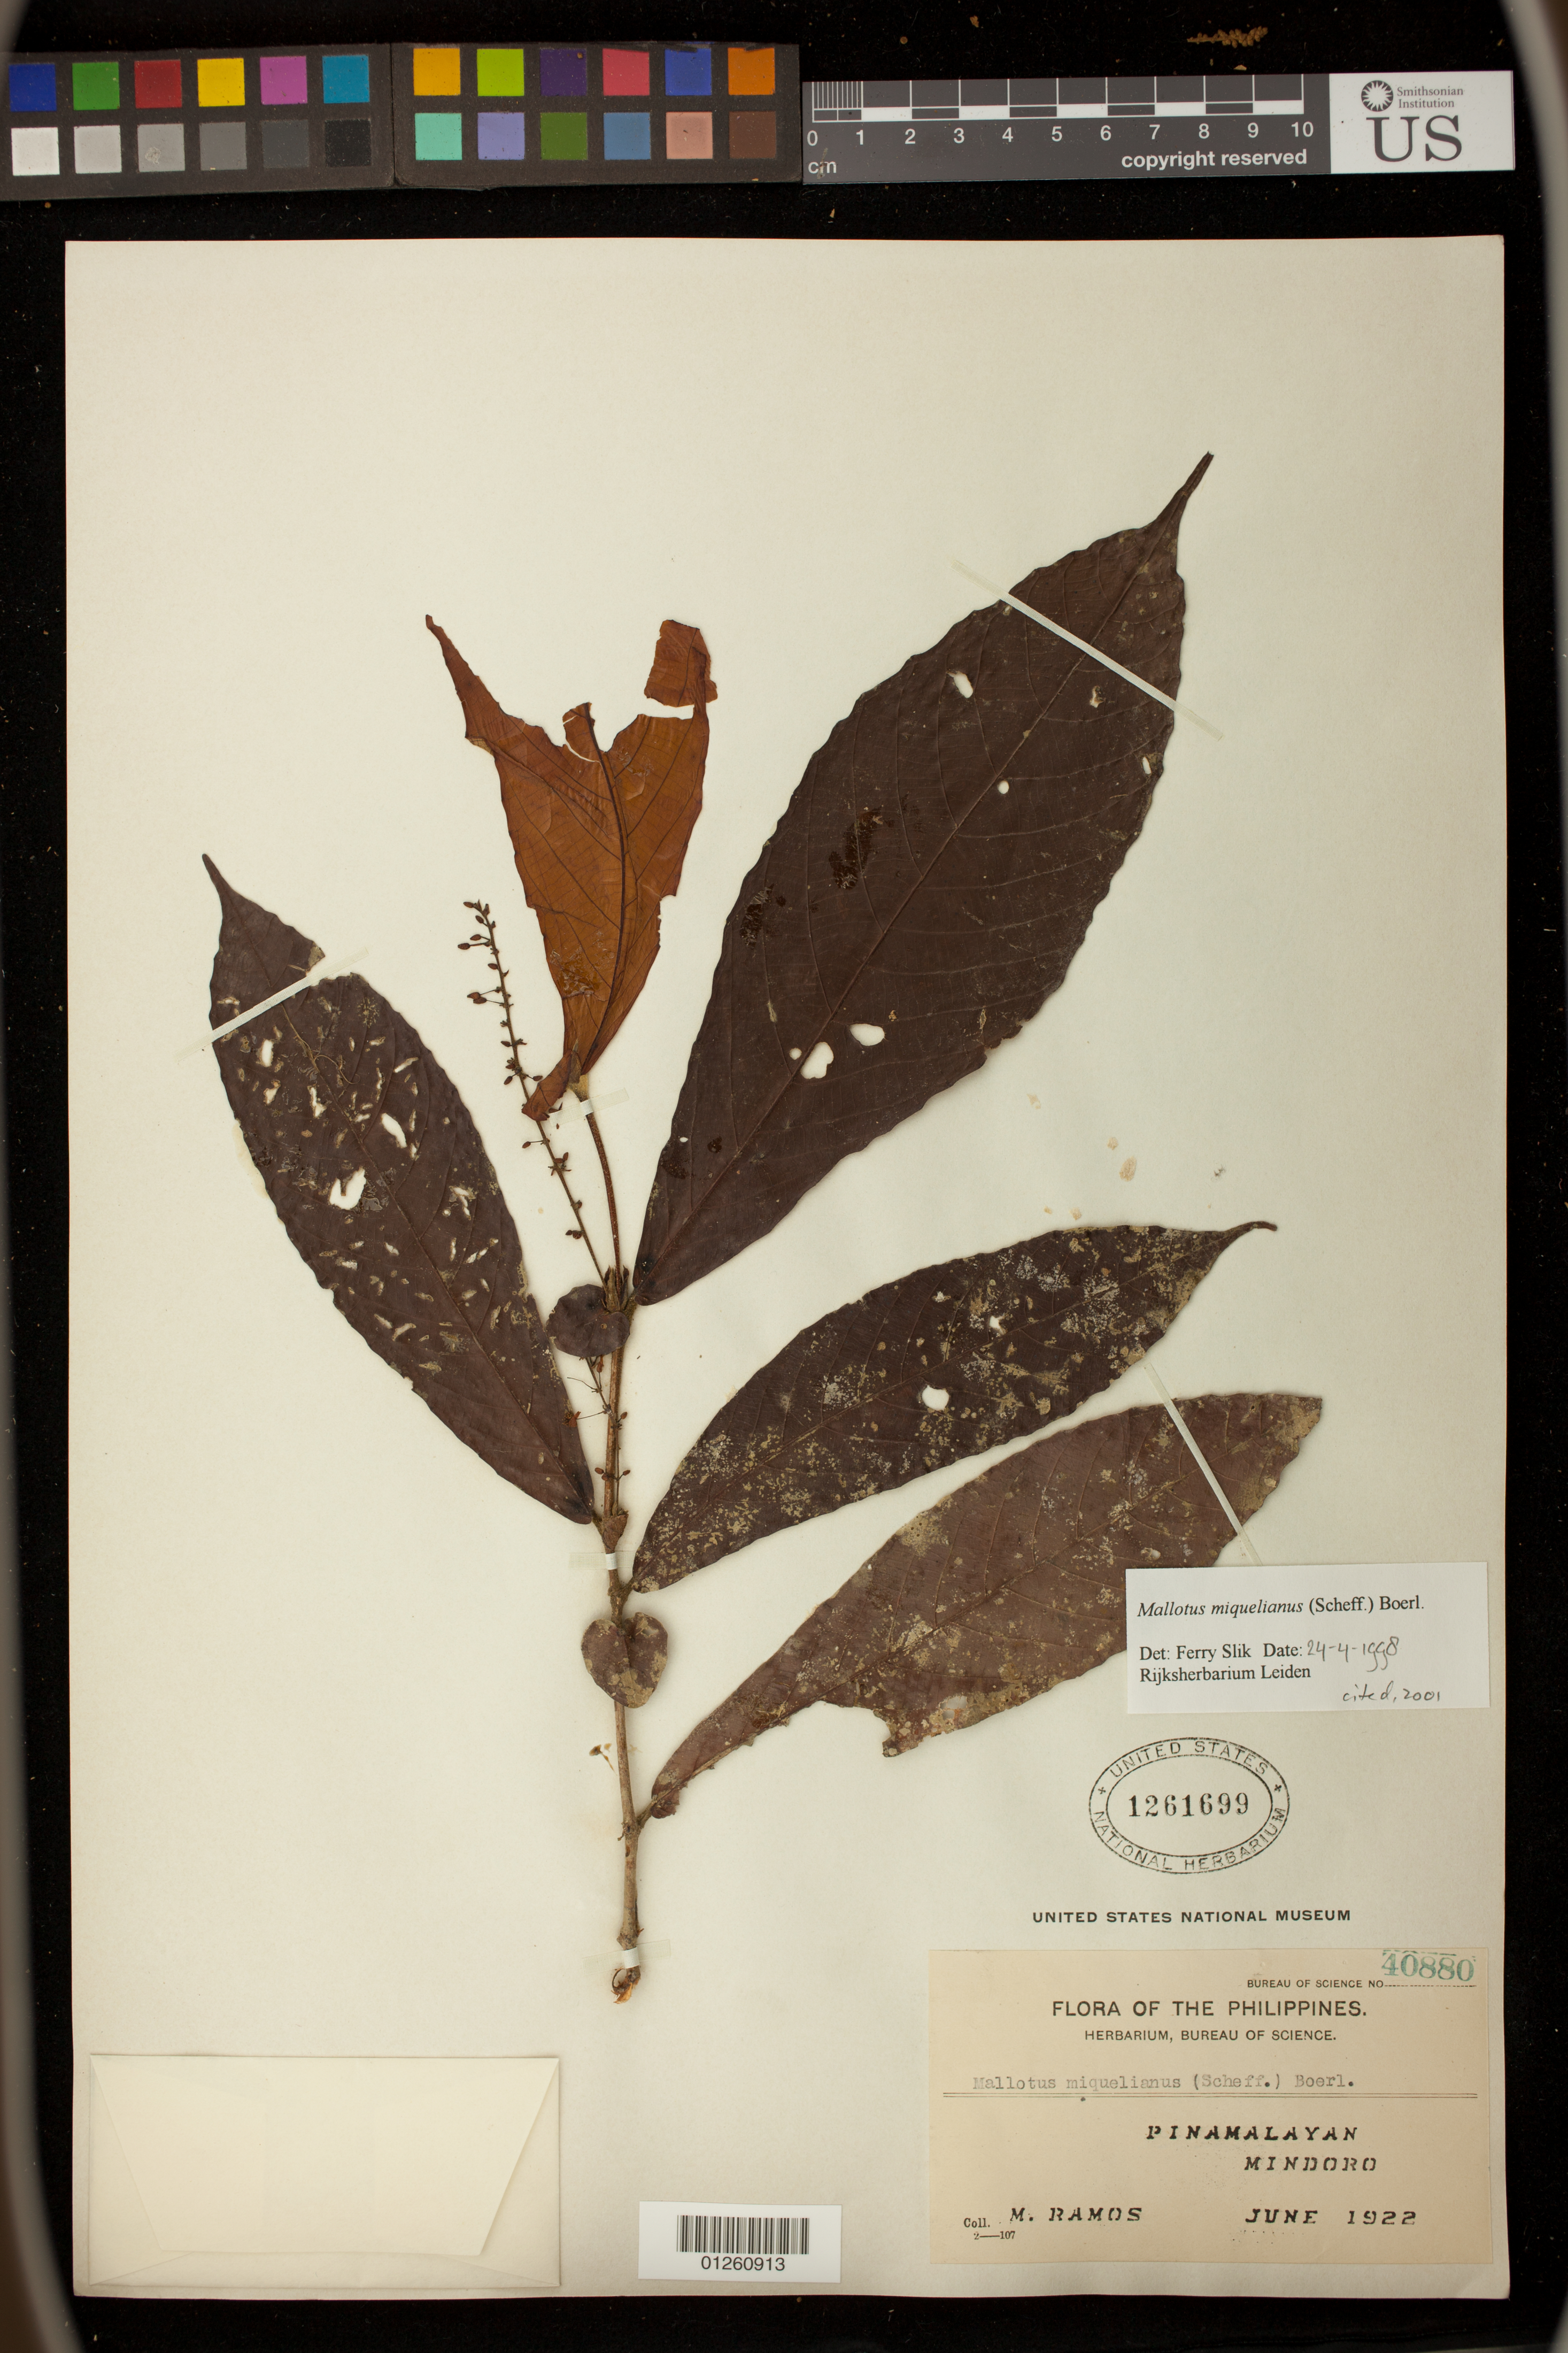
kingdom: Plantae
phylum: Tracheophyta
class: Magnoliopsida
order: Malpighiales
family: Euphorbiaceae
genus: Mallotus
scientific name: Mallotus miquelianus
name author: (Scheff.) Boerl.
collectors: M. Ramos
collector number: Bu. Sci. 40880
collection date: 1922-06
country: Philippines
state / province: Mimaropa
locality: Pinamalayan, Mindoro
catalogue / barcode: US 1261699